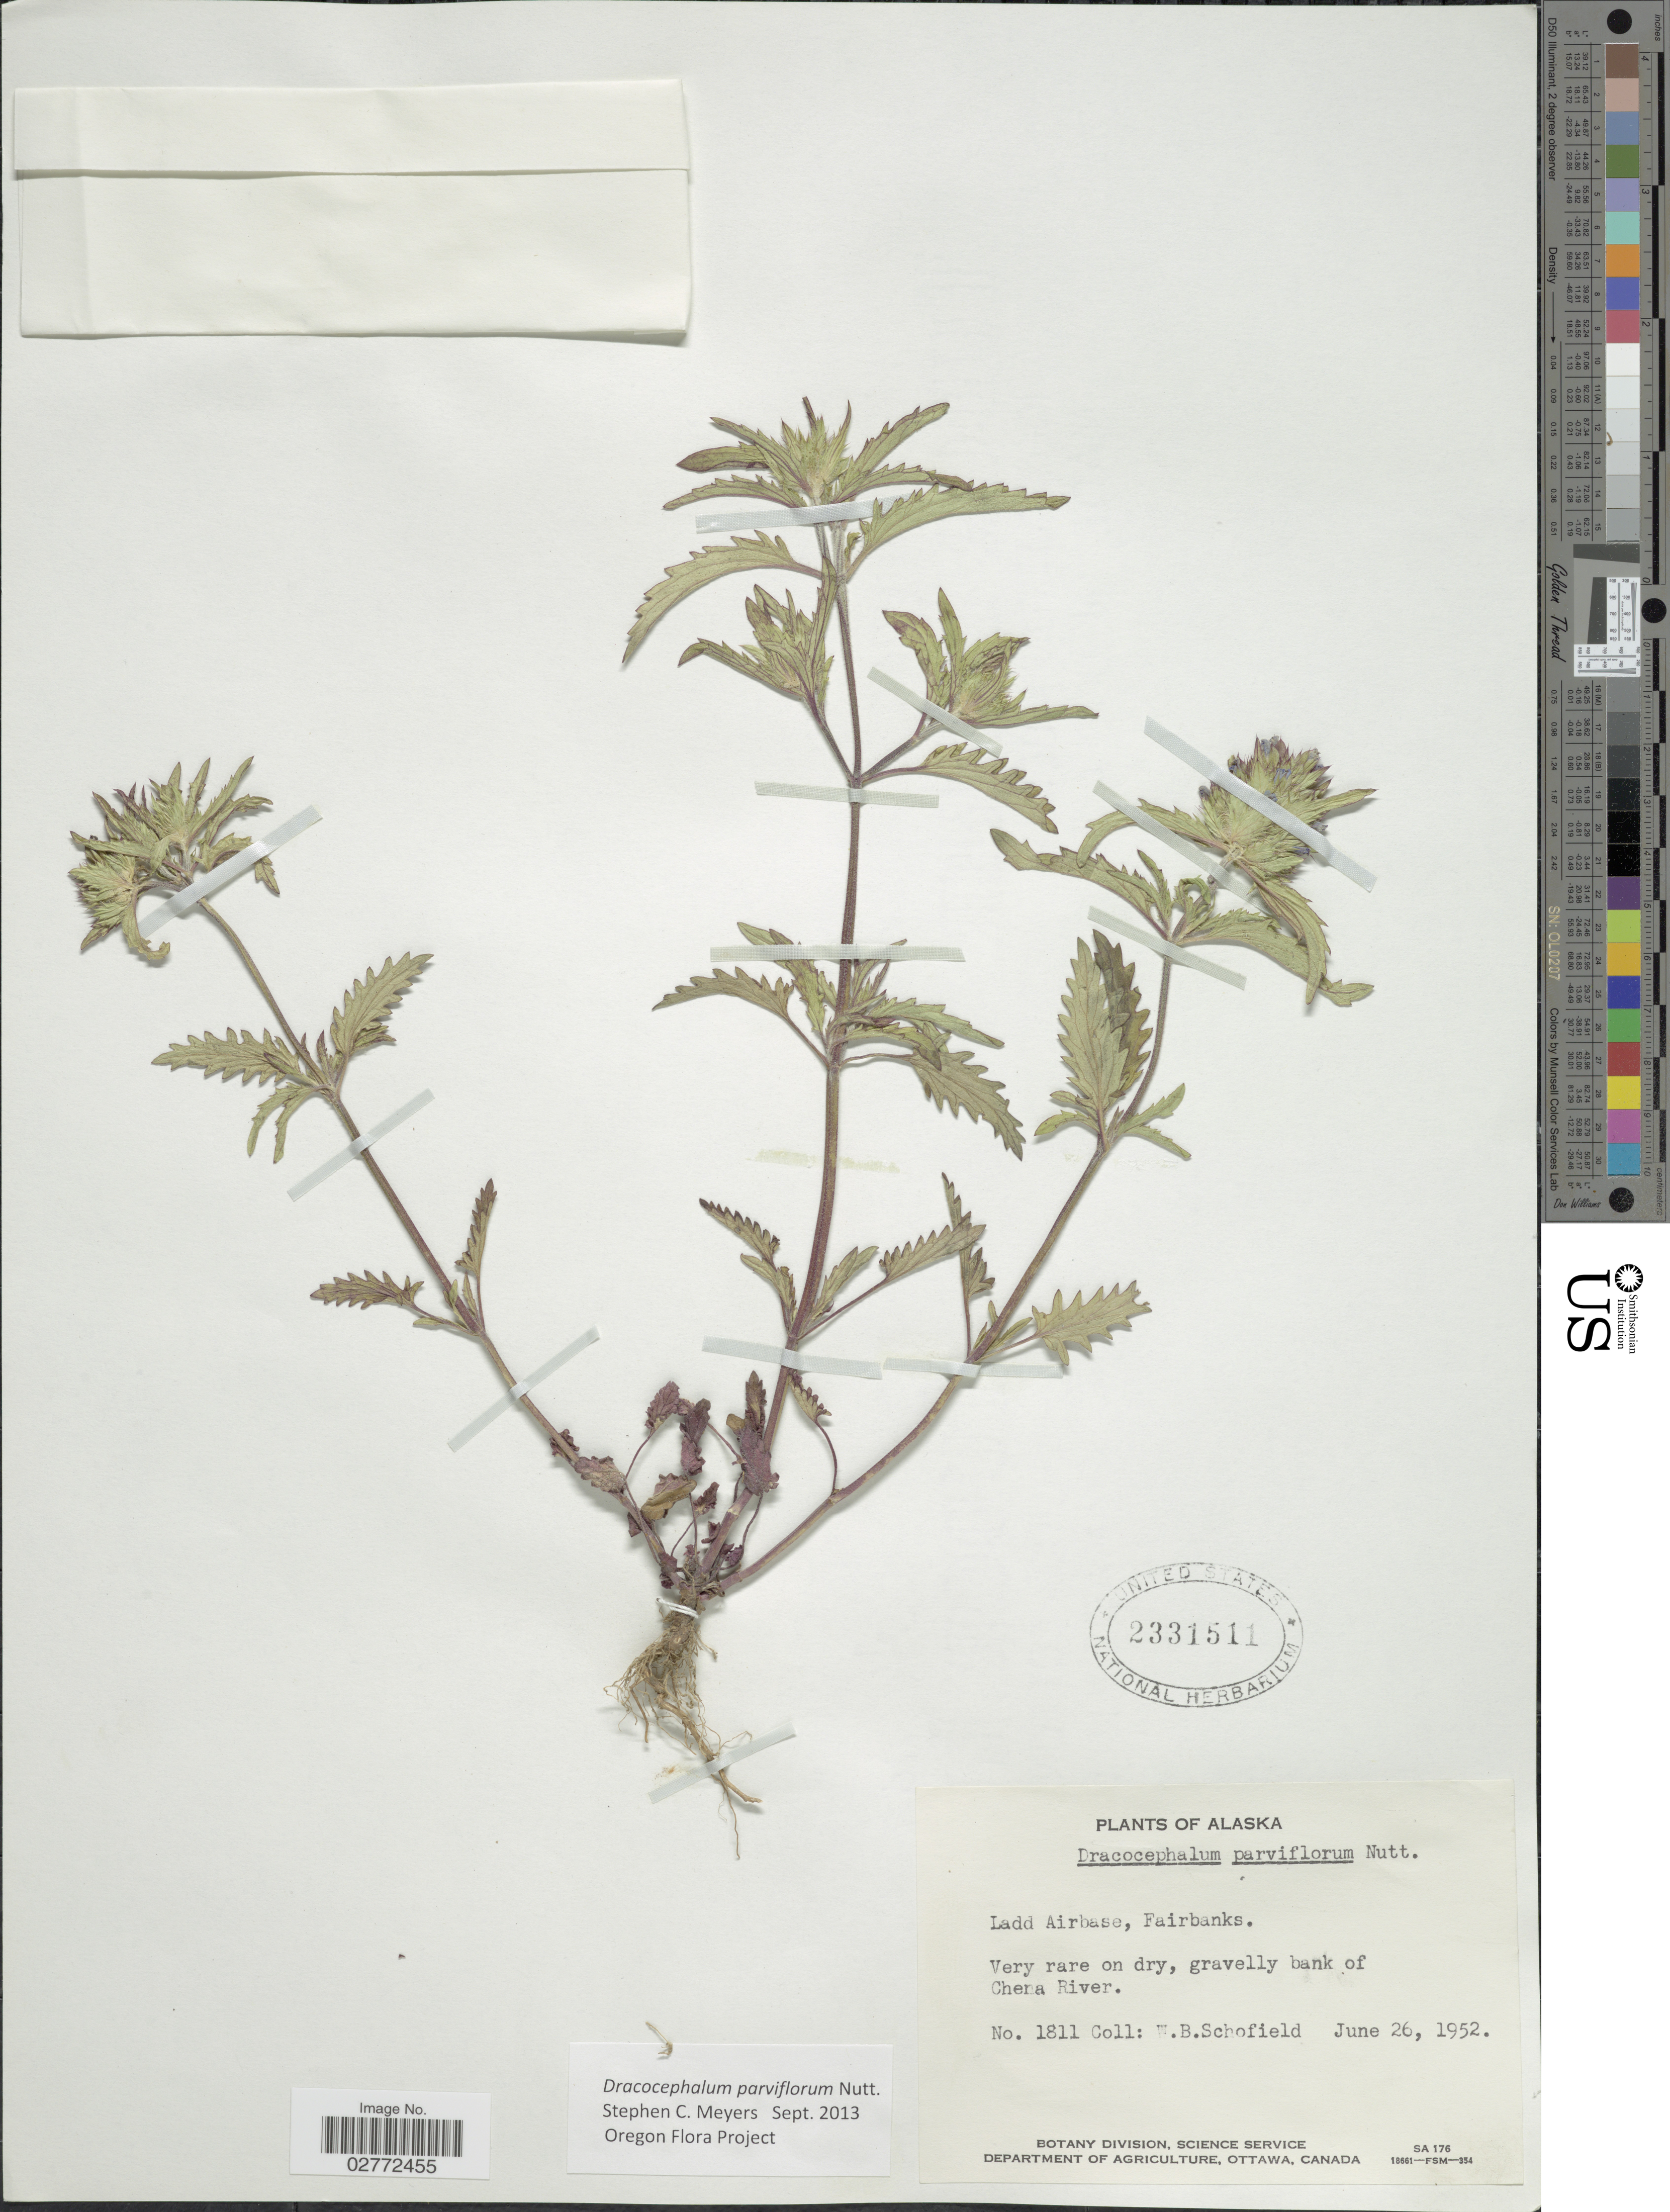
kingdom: Plantae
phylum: Tracheophyta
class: Magnoliopsida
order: Lamiales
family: Lamiaceae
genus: Dracocephalum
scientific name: Dracocephalum parviflorum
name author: Nutt.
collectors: W. Schofield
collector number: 1811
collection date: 1952-06-26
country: United States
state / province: Alaska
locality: Ladd Airbase, Fairbanks. Gravelly bank of Chena River.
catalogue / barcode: US 2331511